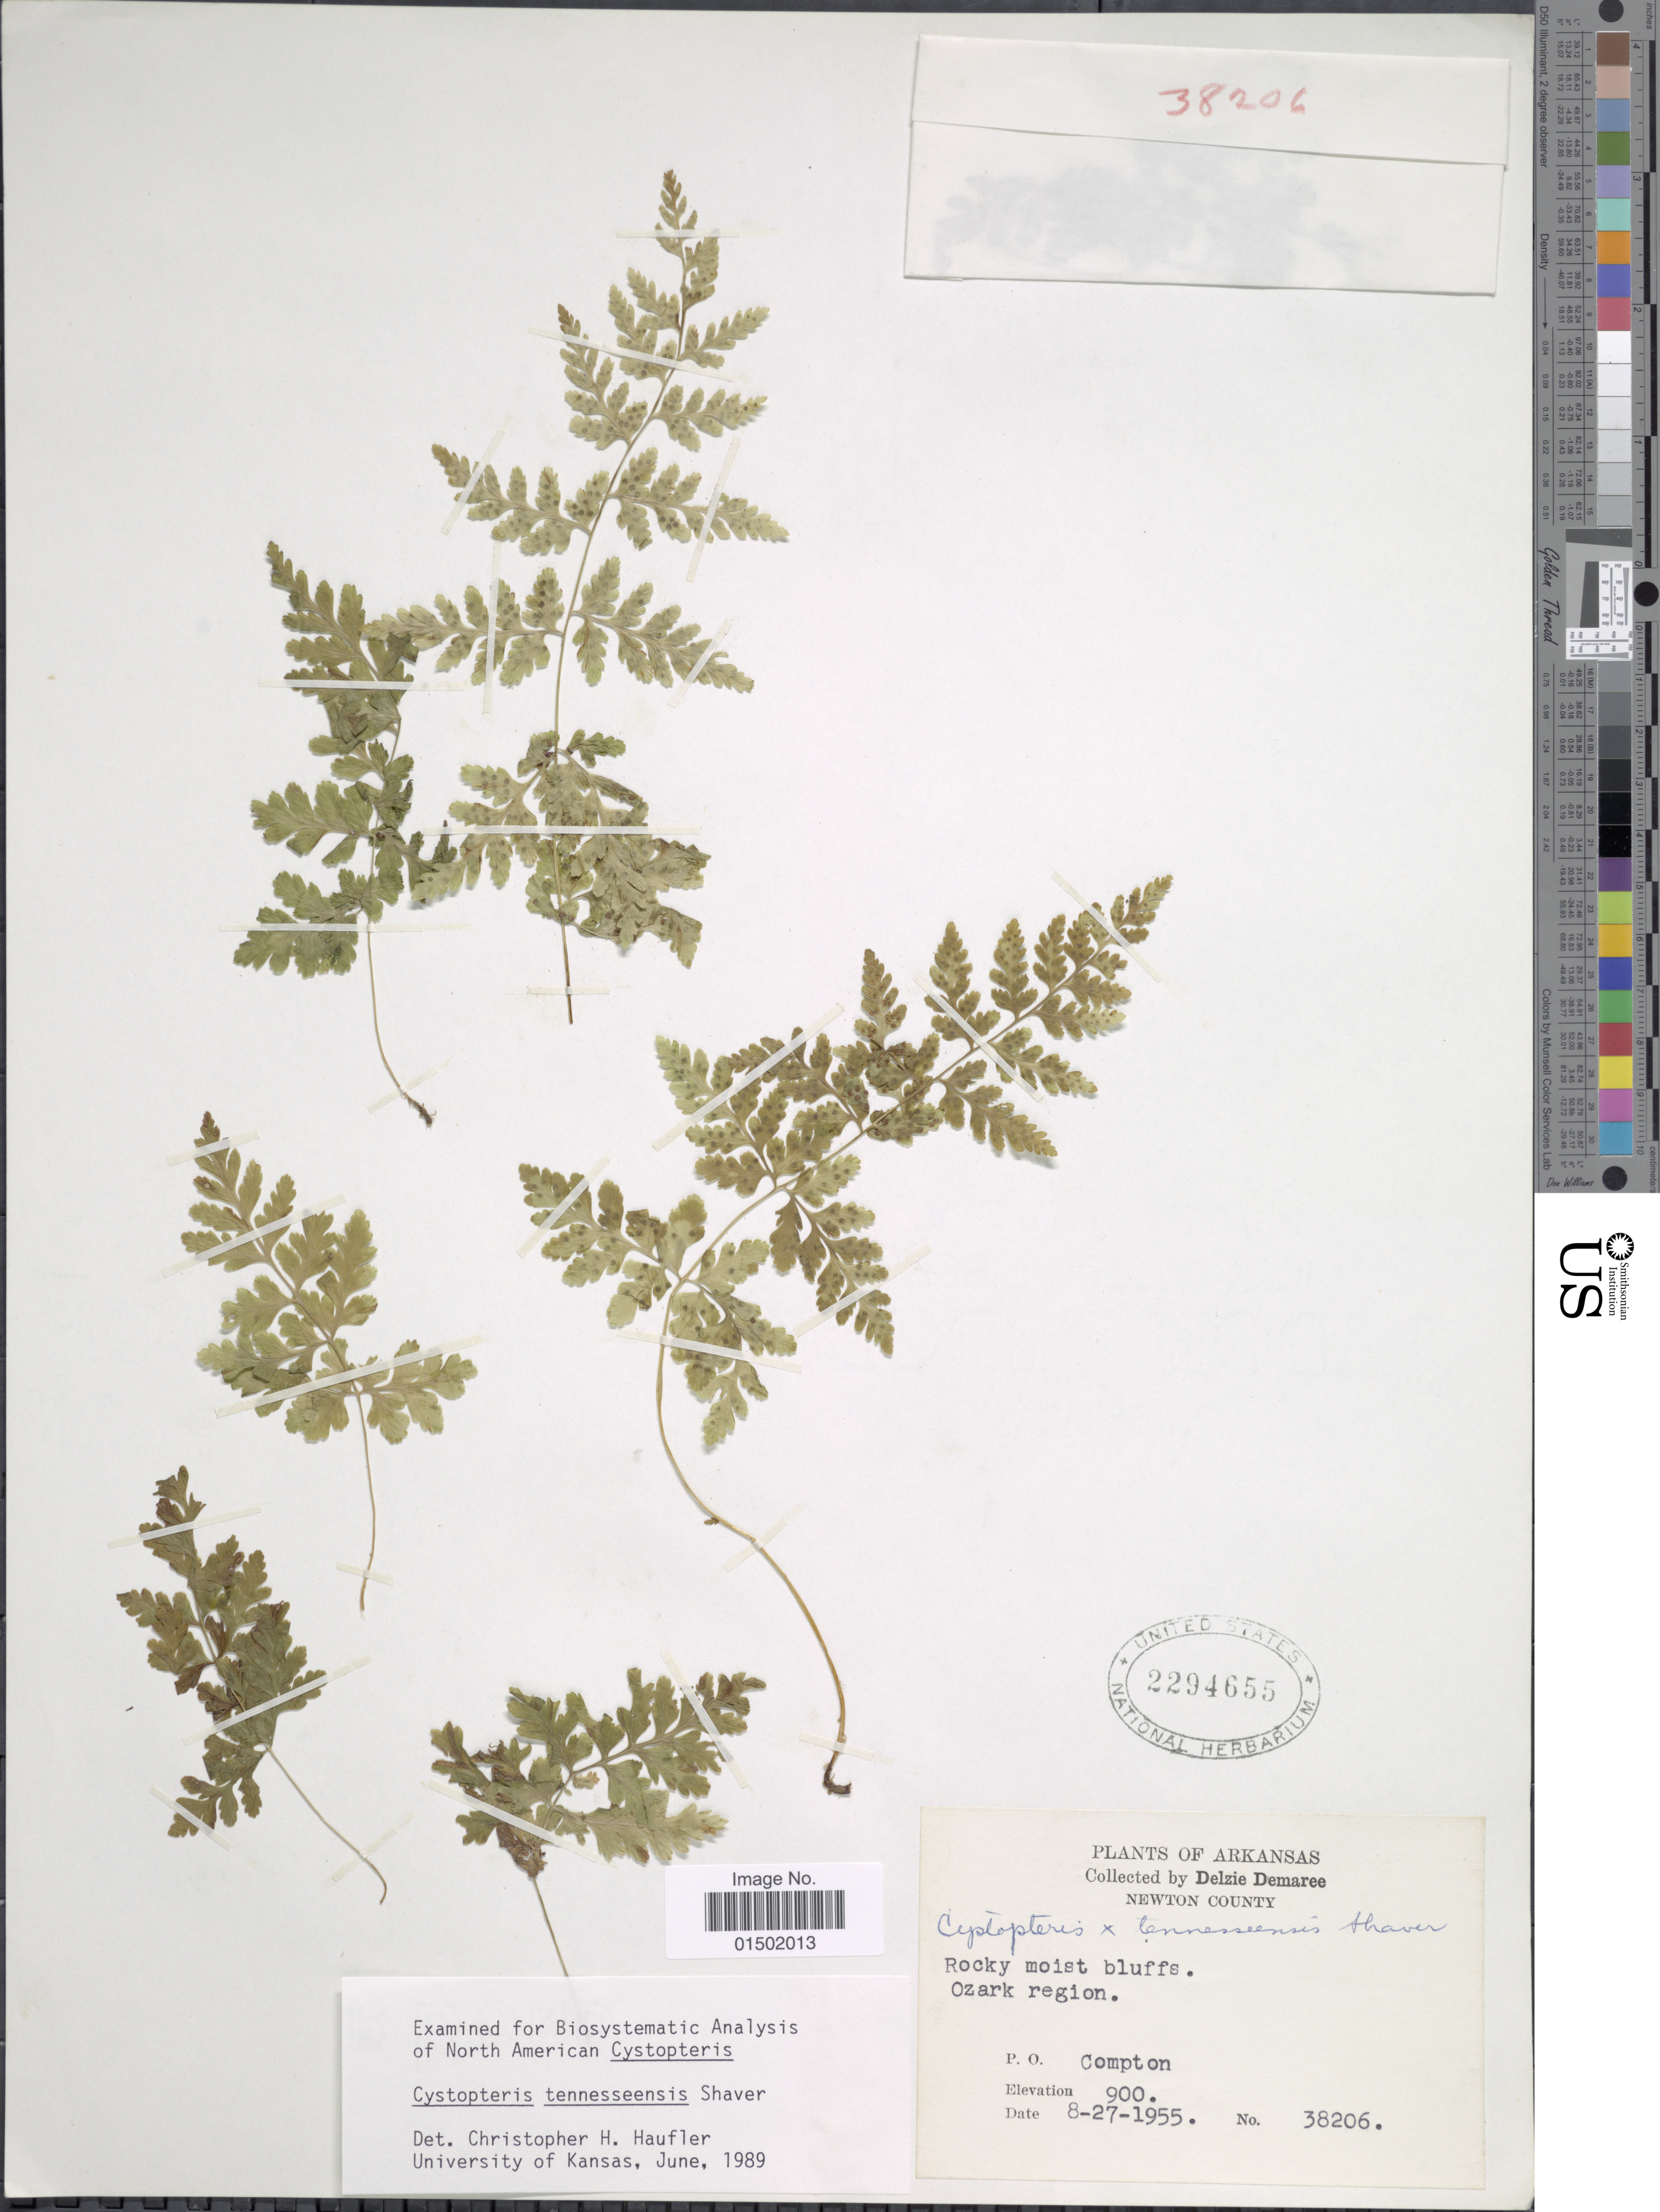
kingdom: Plantae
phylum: Tracheophyta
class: Polypodiopsida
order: Polypodiales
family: Cystopteridaceae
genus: Cystopteris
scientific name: Cystopteris tennesseensis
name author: Shaver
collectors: D. Demaree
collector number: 38206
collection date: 1955-08-27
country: United States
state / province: Arkansas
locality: Newton County. Ozark region. P.O. Compton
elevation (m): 274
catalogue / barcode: US 2294655